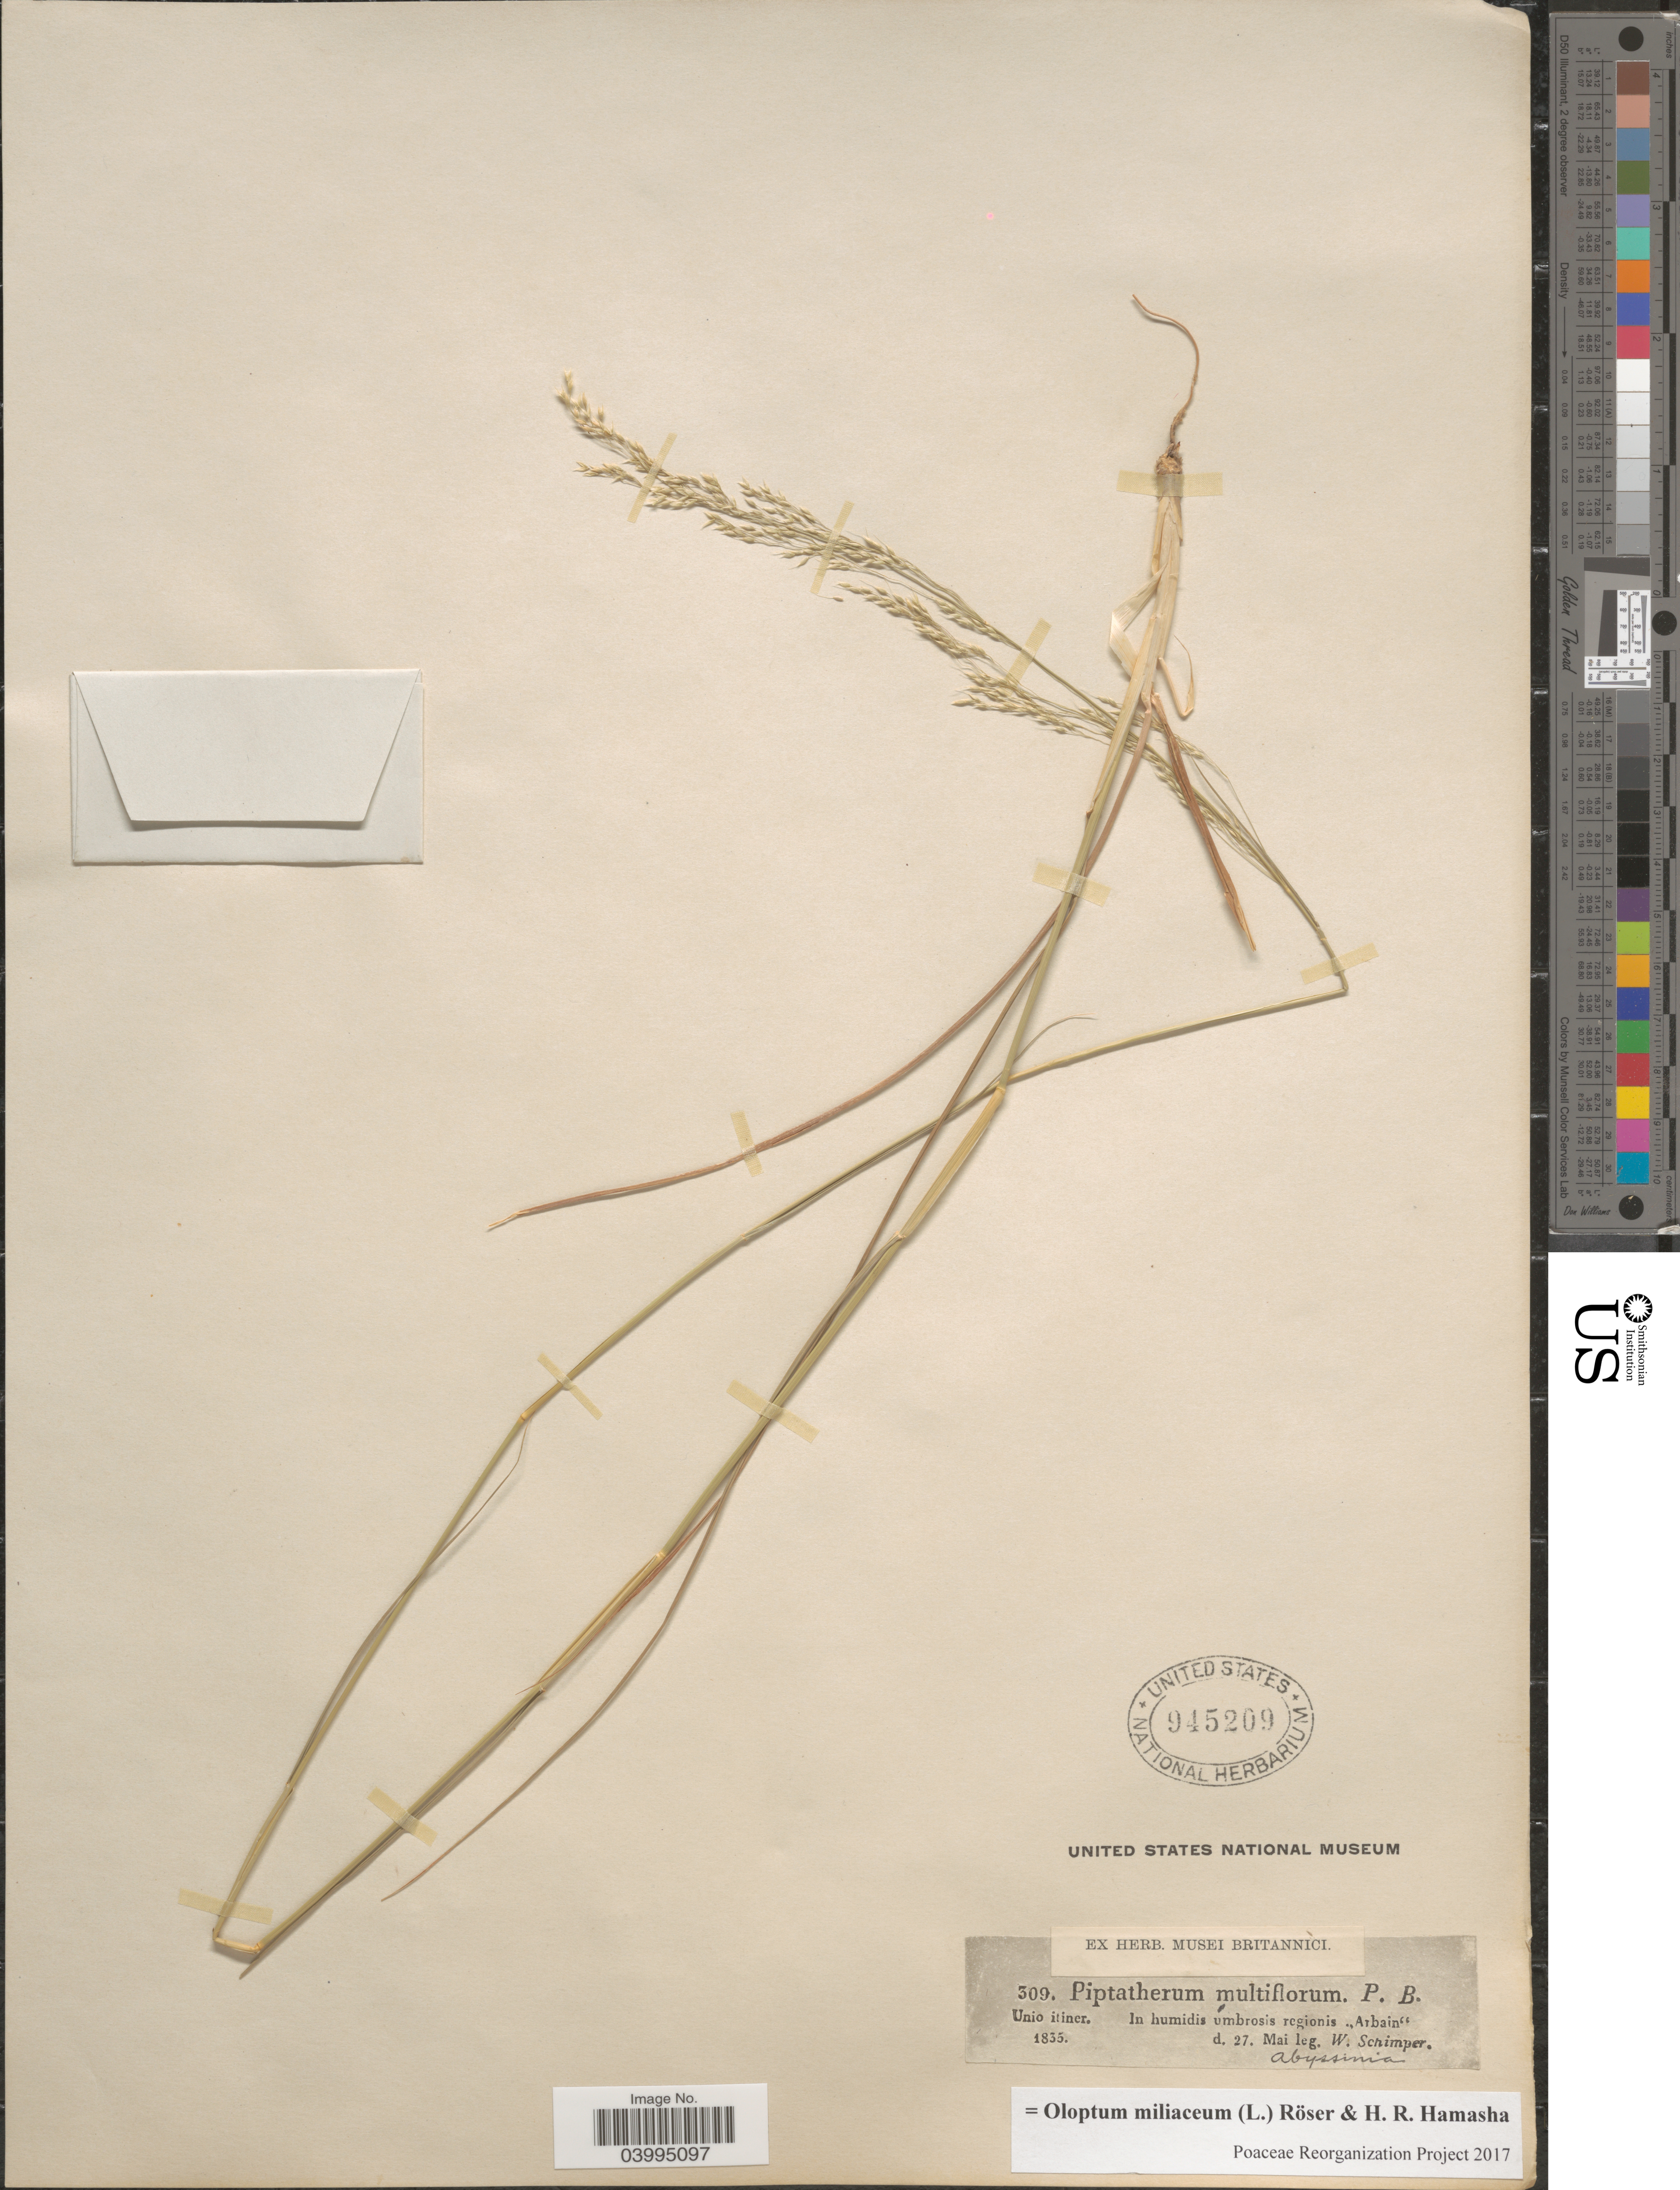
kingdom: Plantae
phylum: Tracheophyta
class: Liliopsida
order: Poales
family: Poaceae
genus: Oloptum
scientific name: Oloptum miliaceum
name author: Röser & H. R. Hamasha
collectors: W. Schimper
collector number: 309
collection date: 1835-05-27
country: Syria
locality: In humidis úmbrosis regionis "Arbain". ["Abyssinia" handwritten at later date, but this location is more likely in the Sinai Peninsula (or Syria?) where Schimper collected in1835]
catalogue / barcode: US 945209